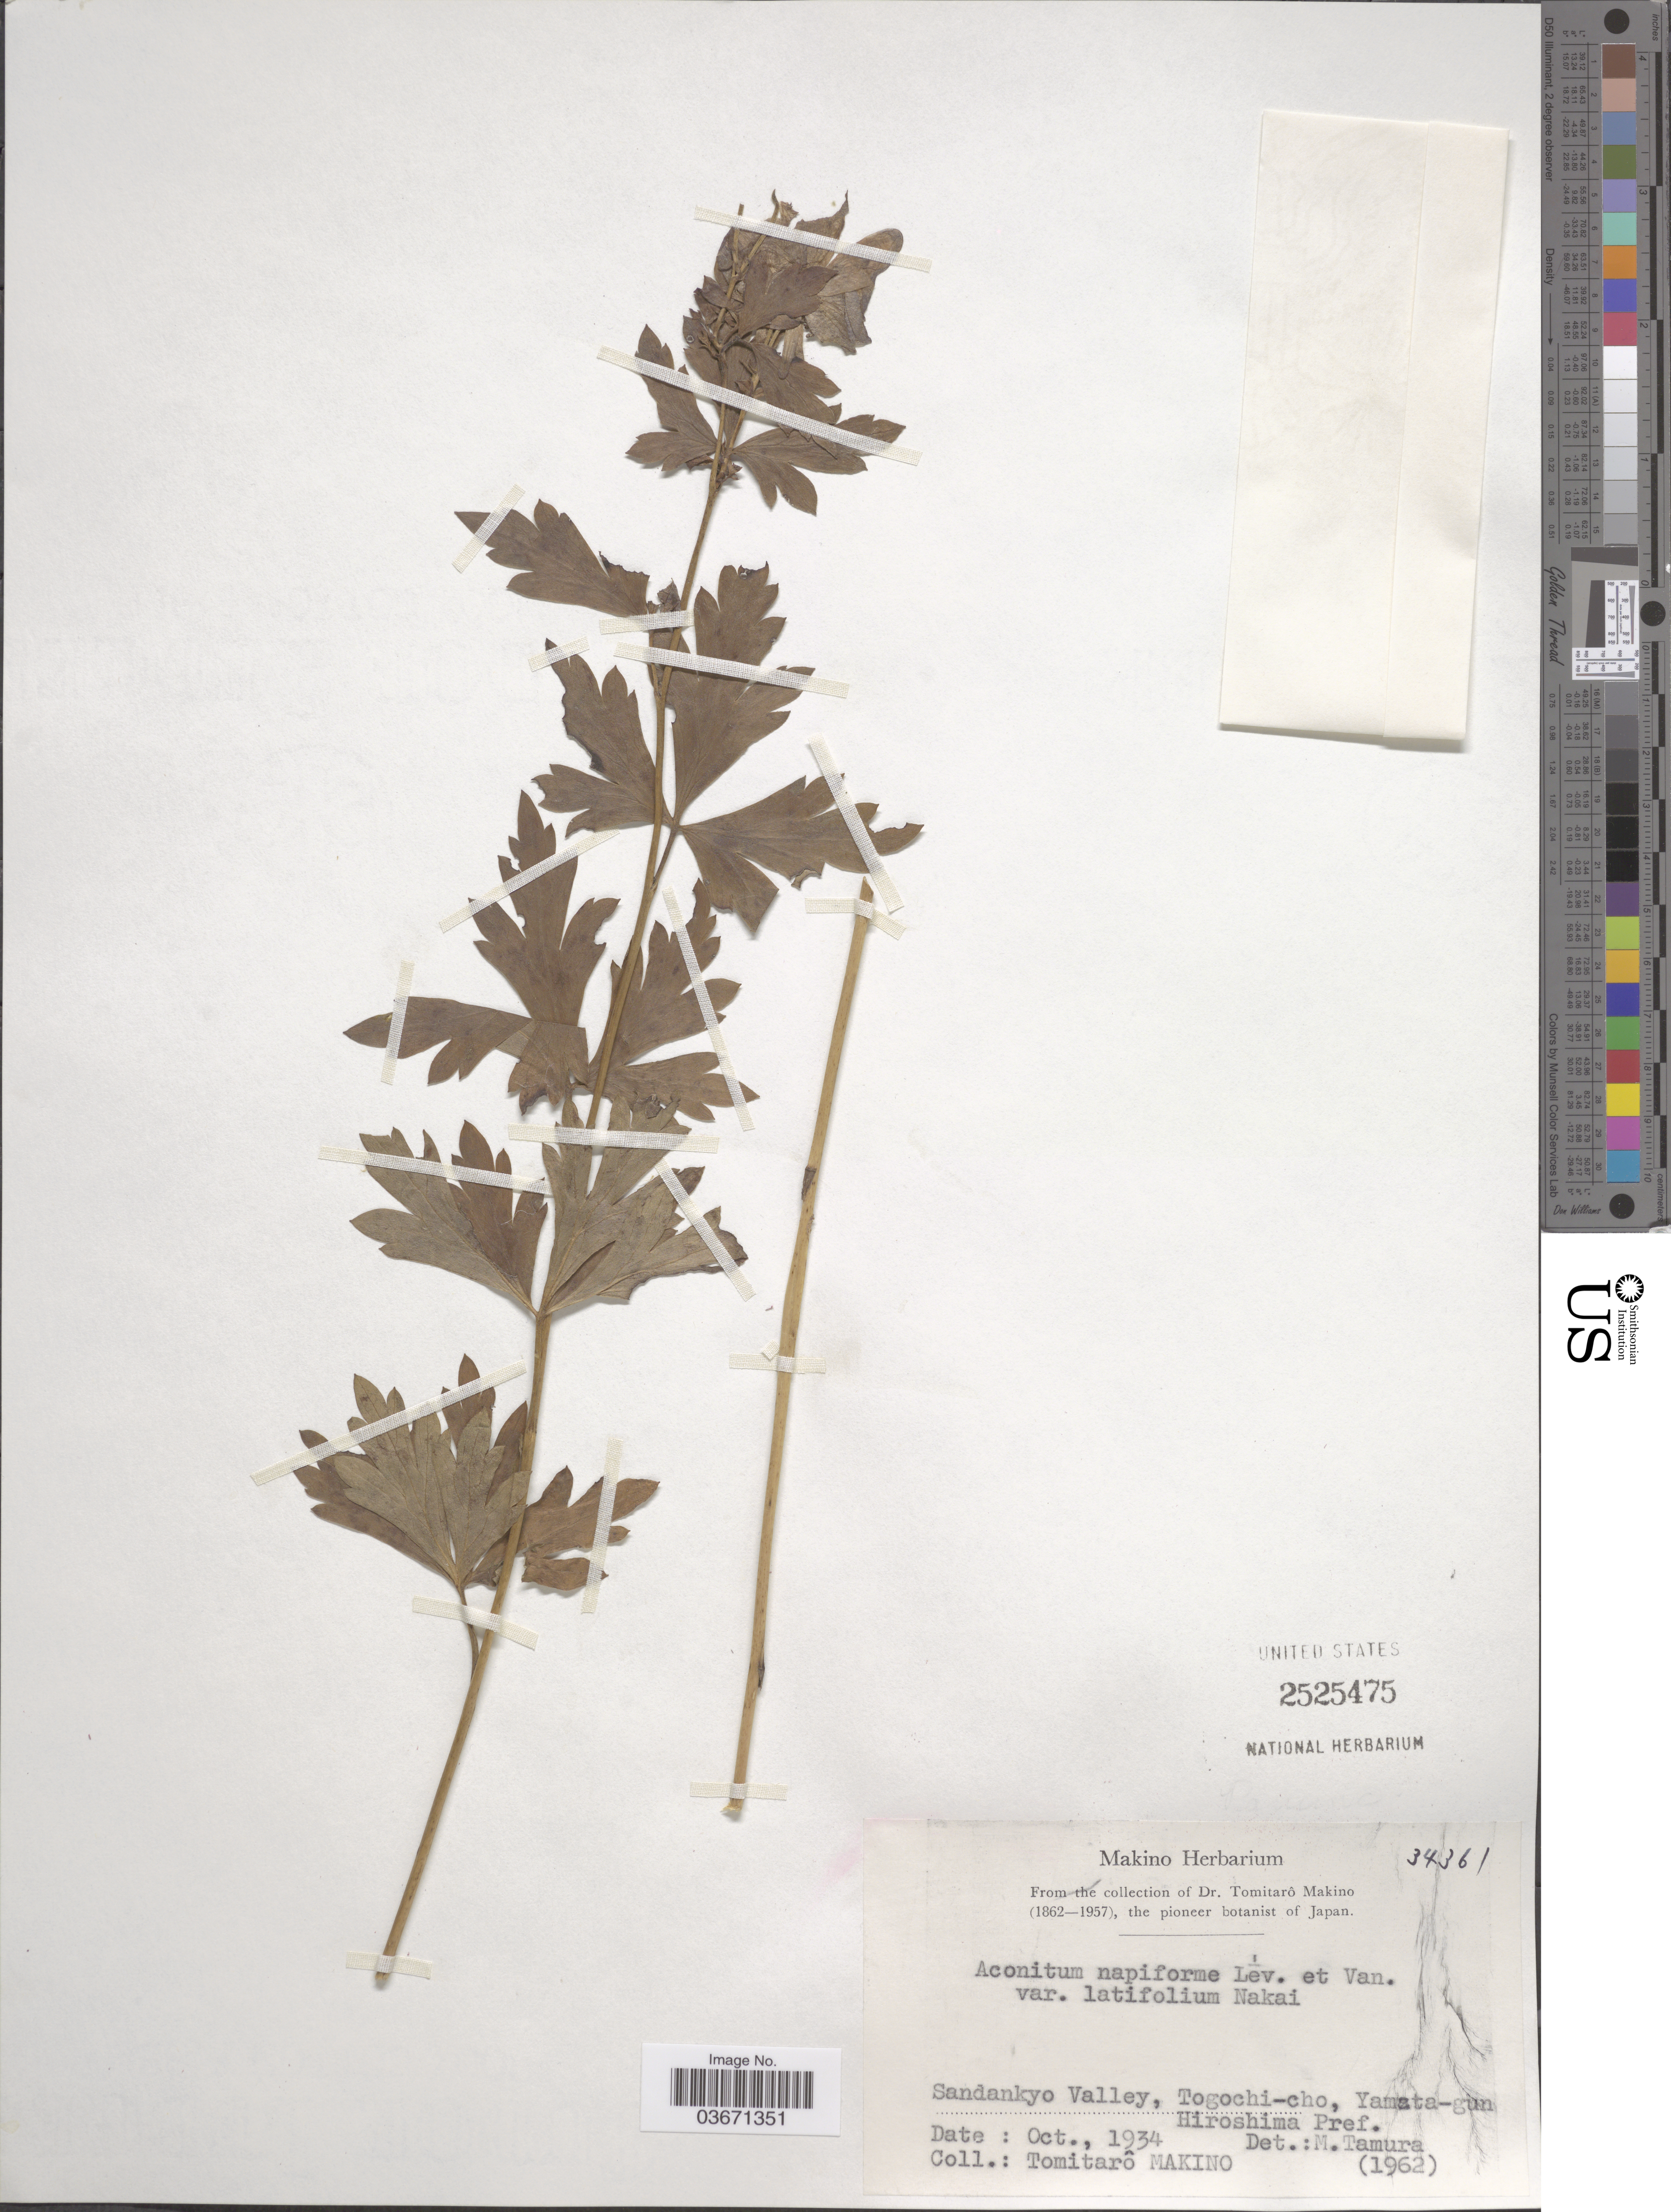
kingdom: Plantae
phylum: Tracheophyta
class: Magnoliopsida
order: Ranunculales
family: Ranunculaceae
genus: Aconitum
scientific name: Aconitum napiforme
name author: H. Lév. ex Vaniot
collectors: T. Makino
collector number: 34361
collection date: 1934-10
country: Japan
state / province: Hirosima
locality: Sandankyo Valley, Togochi-cho, Yamata-gun. Hiroshima Pref.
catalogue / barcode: US 2525475